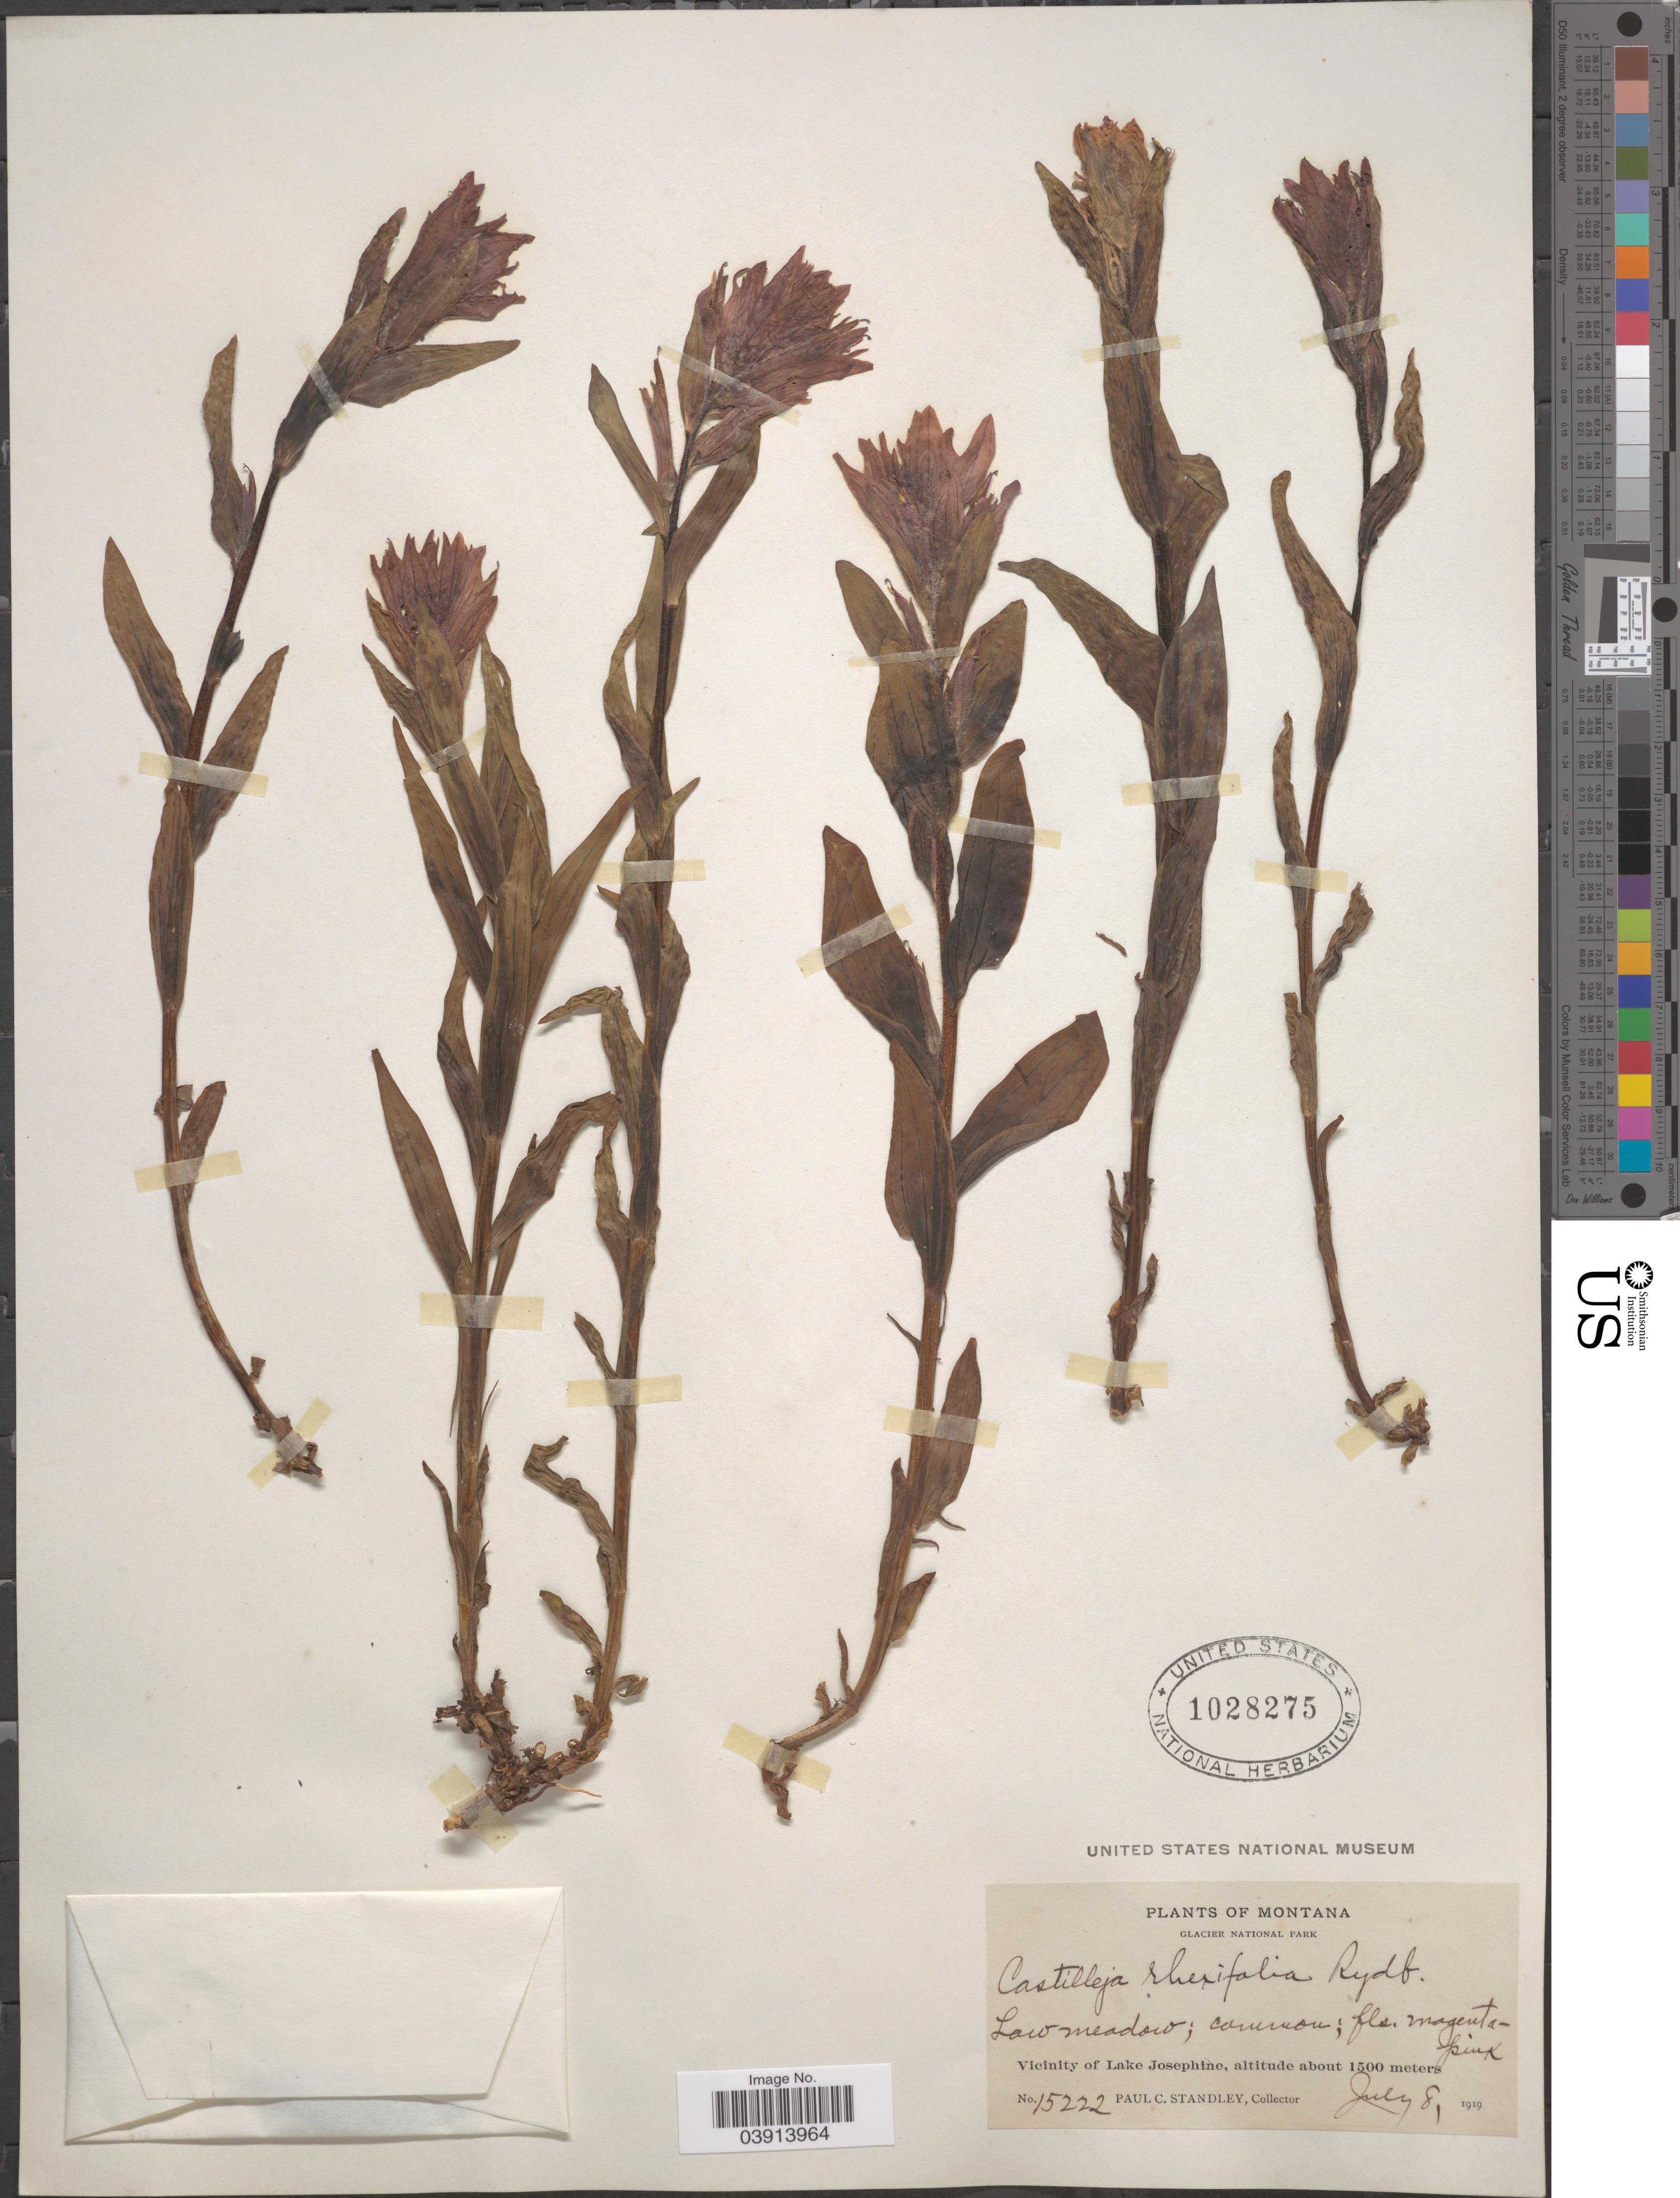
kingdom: Plantae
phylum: Tracheophyta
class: Magnoliopsida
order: Lamiales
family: Orobanchaceae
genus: Castilleja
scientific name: Castilleja rhexiifolia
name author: Rydb.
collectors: P. C. Standley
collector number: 15222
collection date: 1919-07-08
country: United States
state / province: Montana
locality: Glacier National Park. Vicinity of Lake Josephine.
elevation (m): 1500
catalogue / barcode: US 1028275